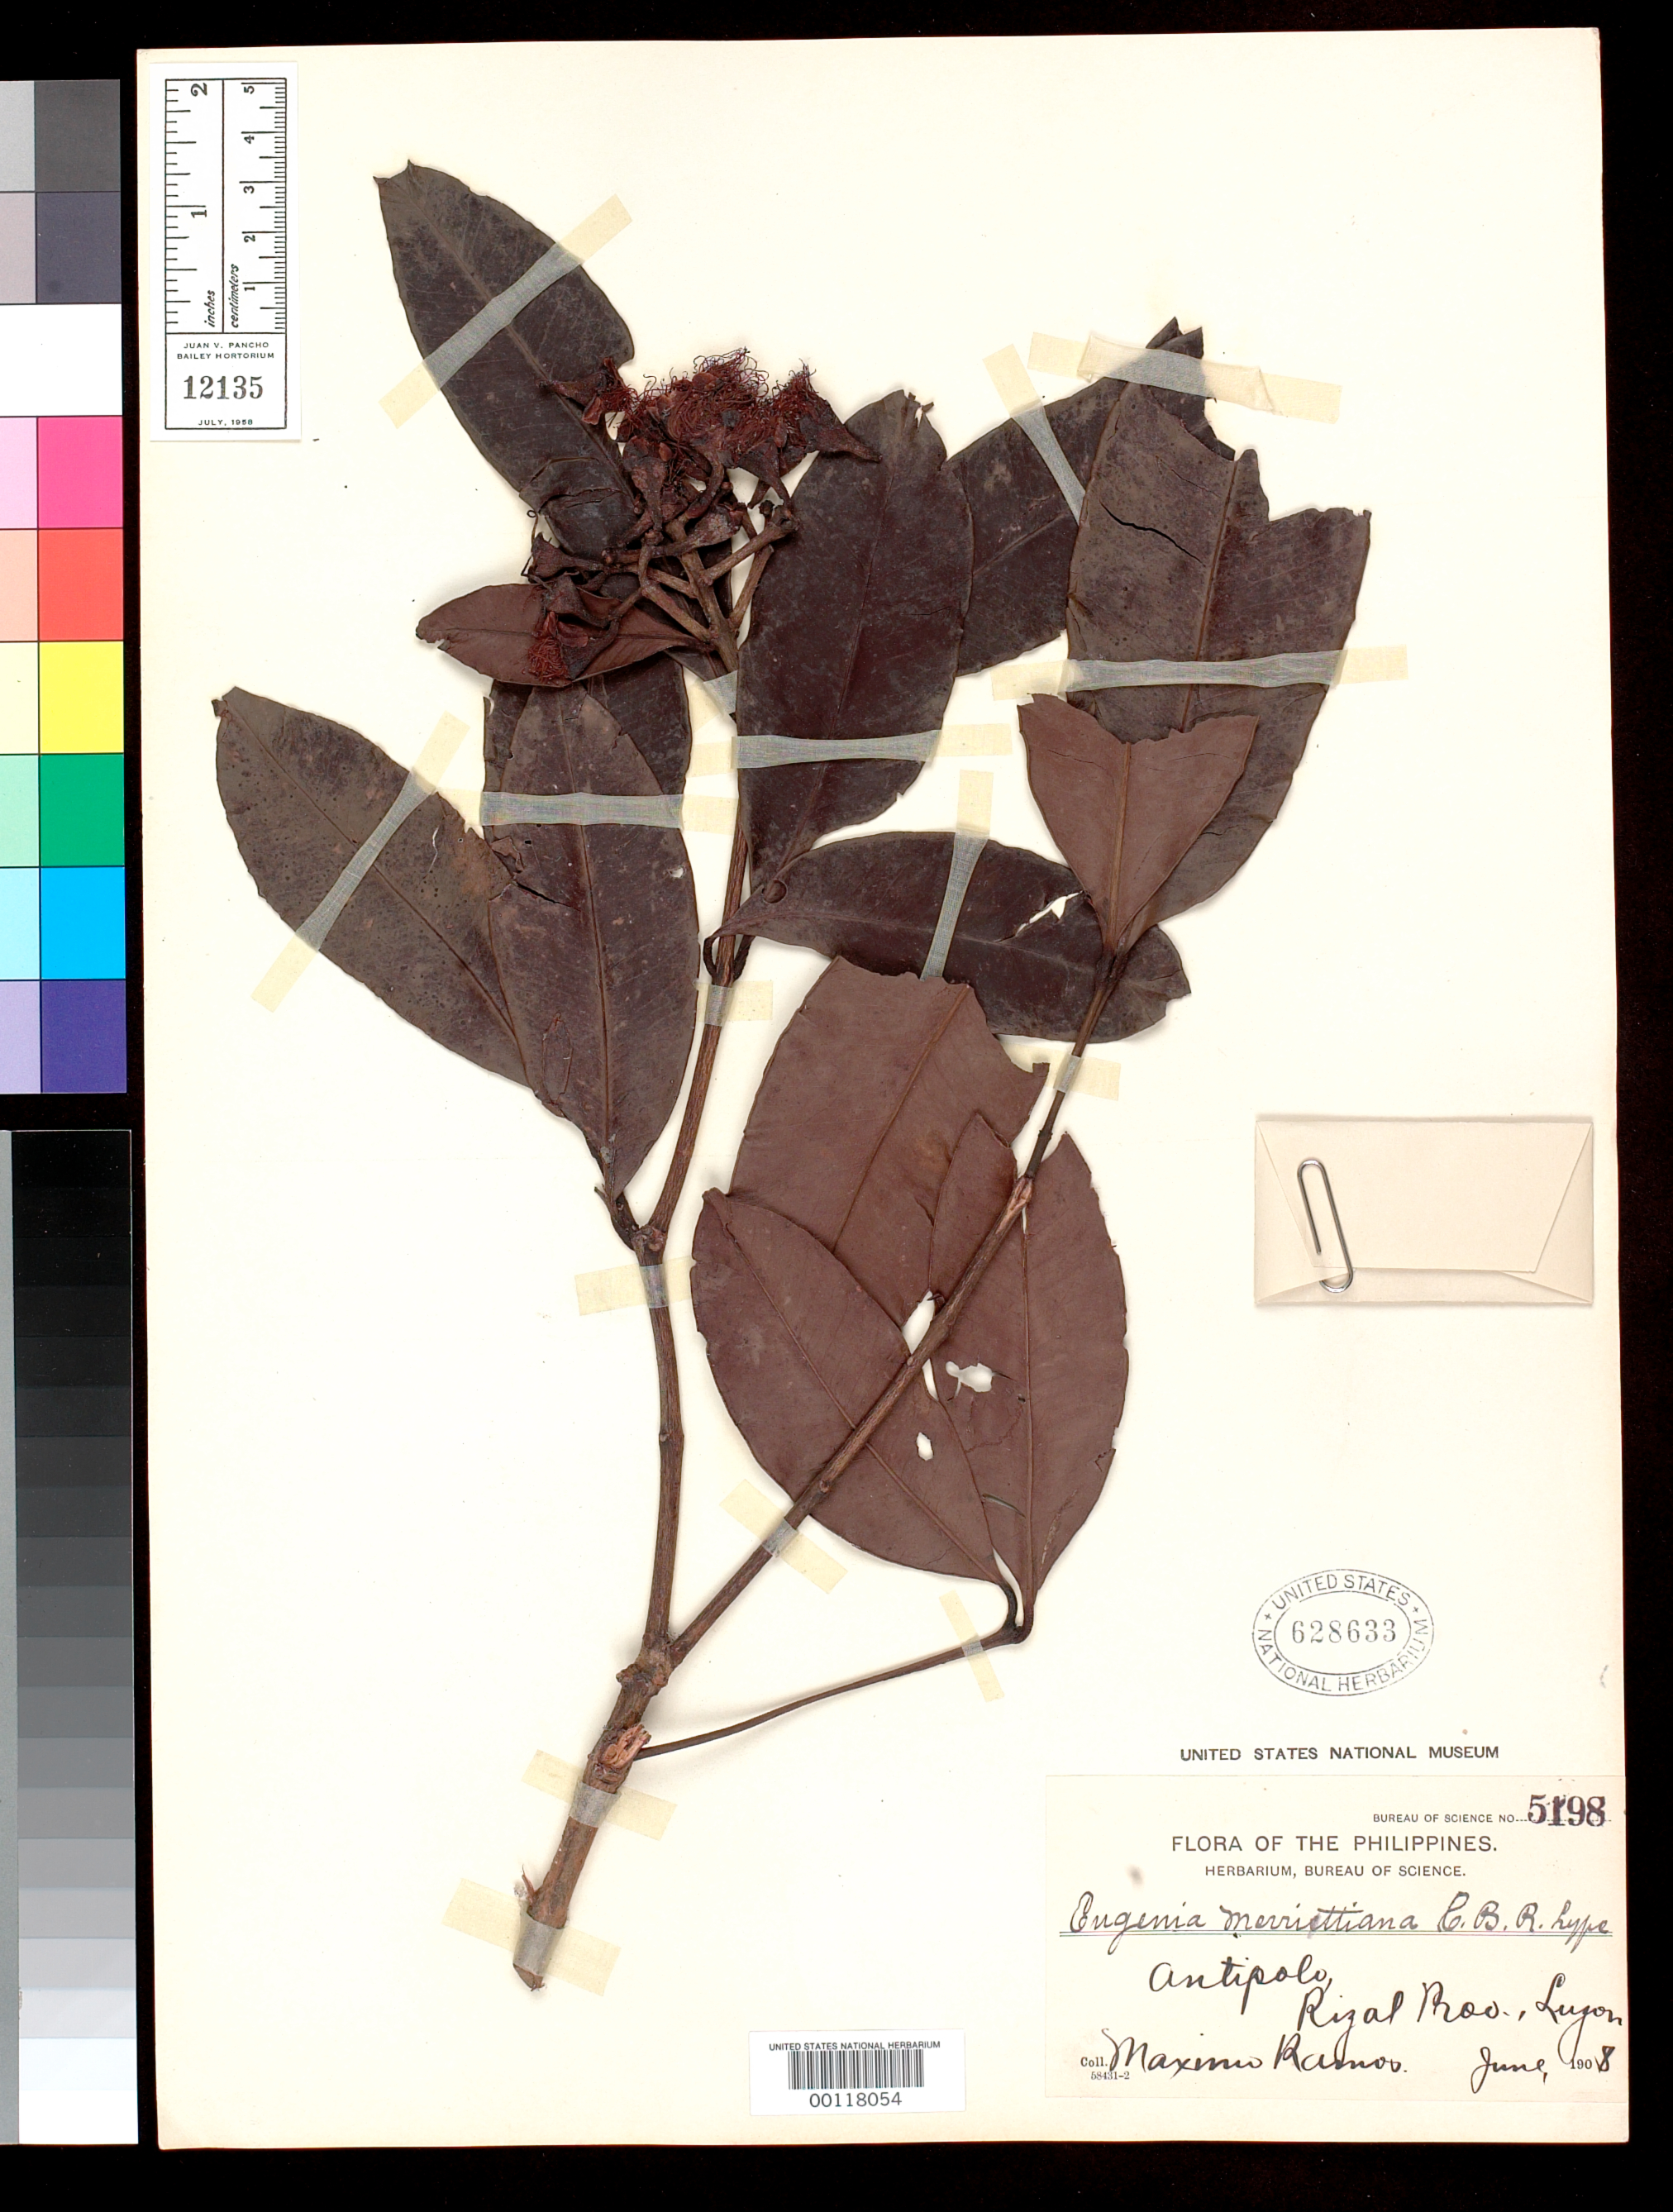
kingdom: Plantae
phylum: Tracheophyta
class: Magnoliopsida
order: Myrtales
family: Myrtaceae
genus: Eugenia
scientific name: Eugenia merrittiana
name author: C.B. Rob.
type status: Isotype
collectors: M. Ramos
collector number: Bur. Sci. 5198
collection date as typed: Jun 1908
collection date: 1908-06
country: Philippines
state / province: Calabarzon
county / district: Rizal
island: Luzon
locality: Antipolo, Mt. Montalban.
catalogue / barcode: US 628633